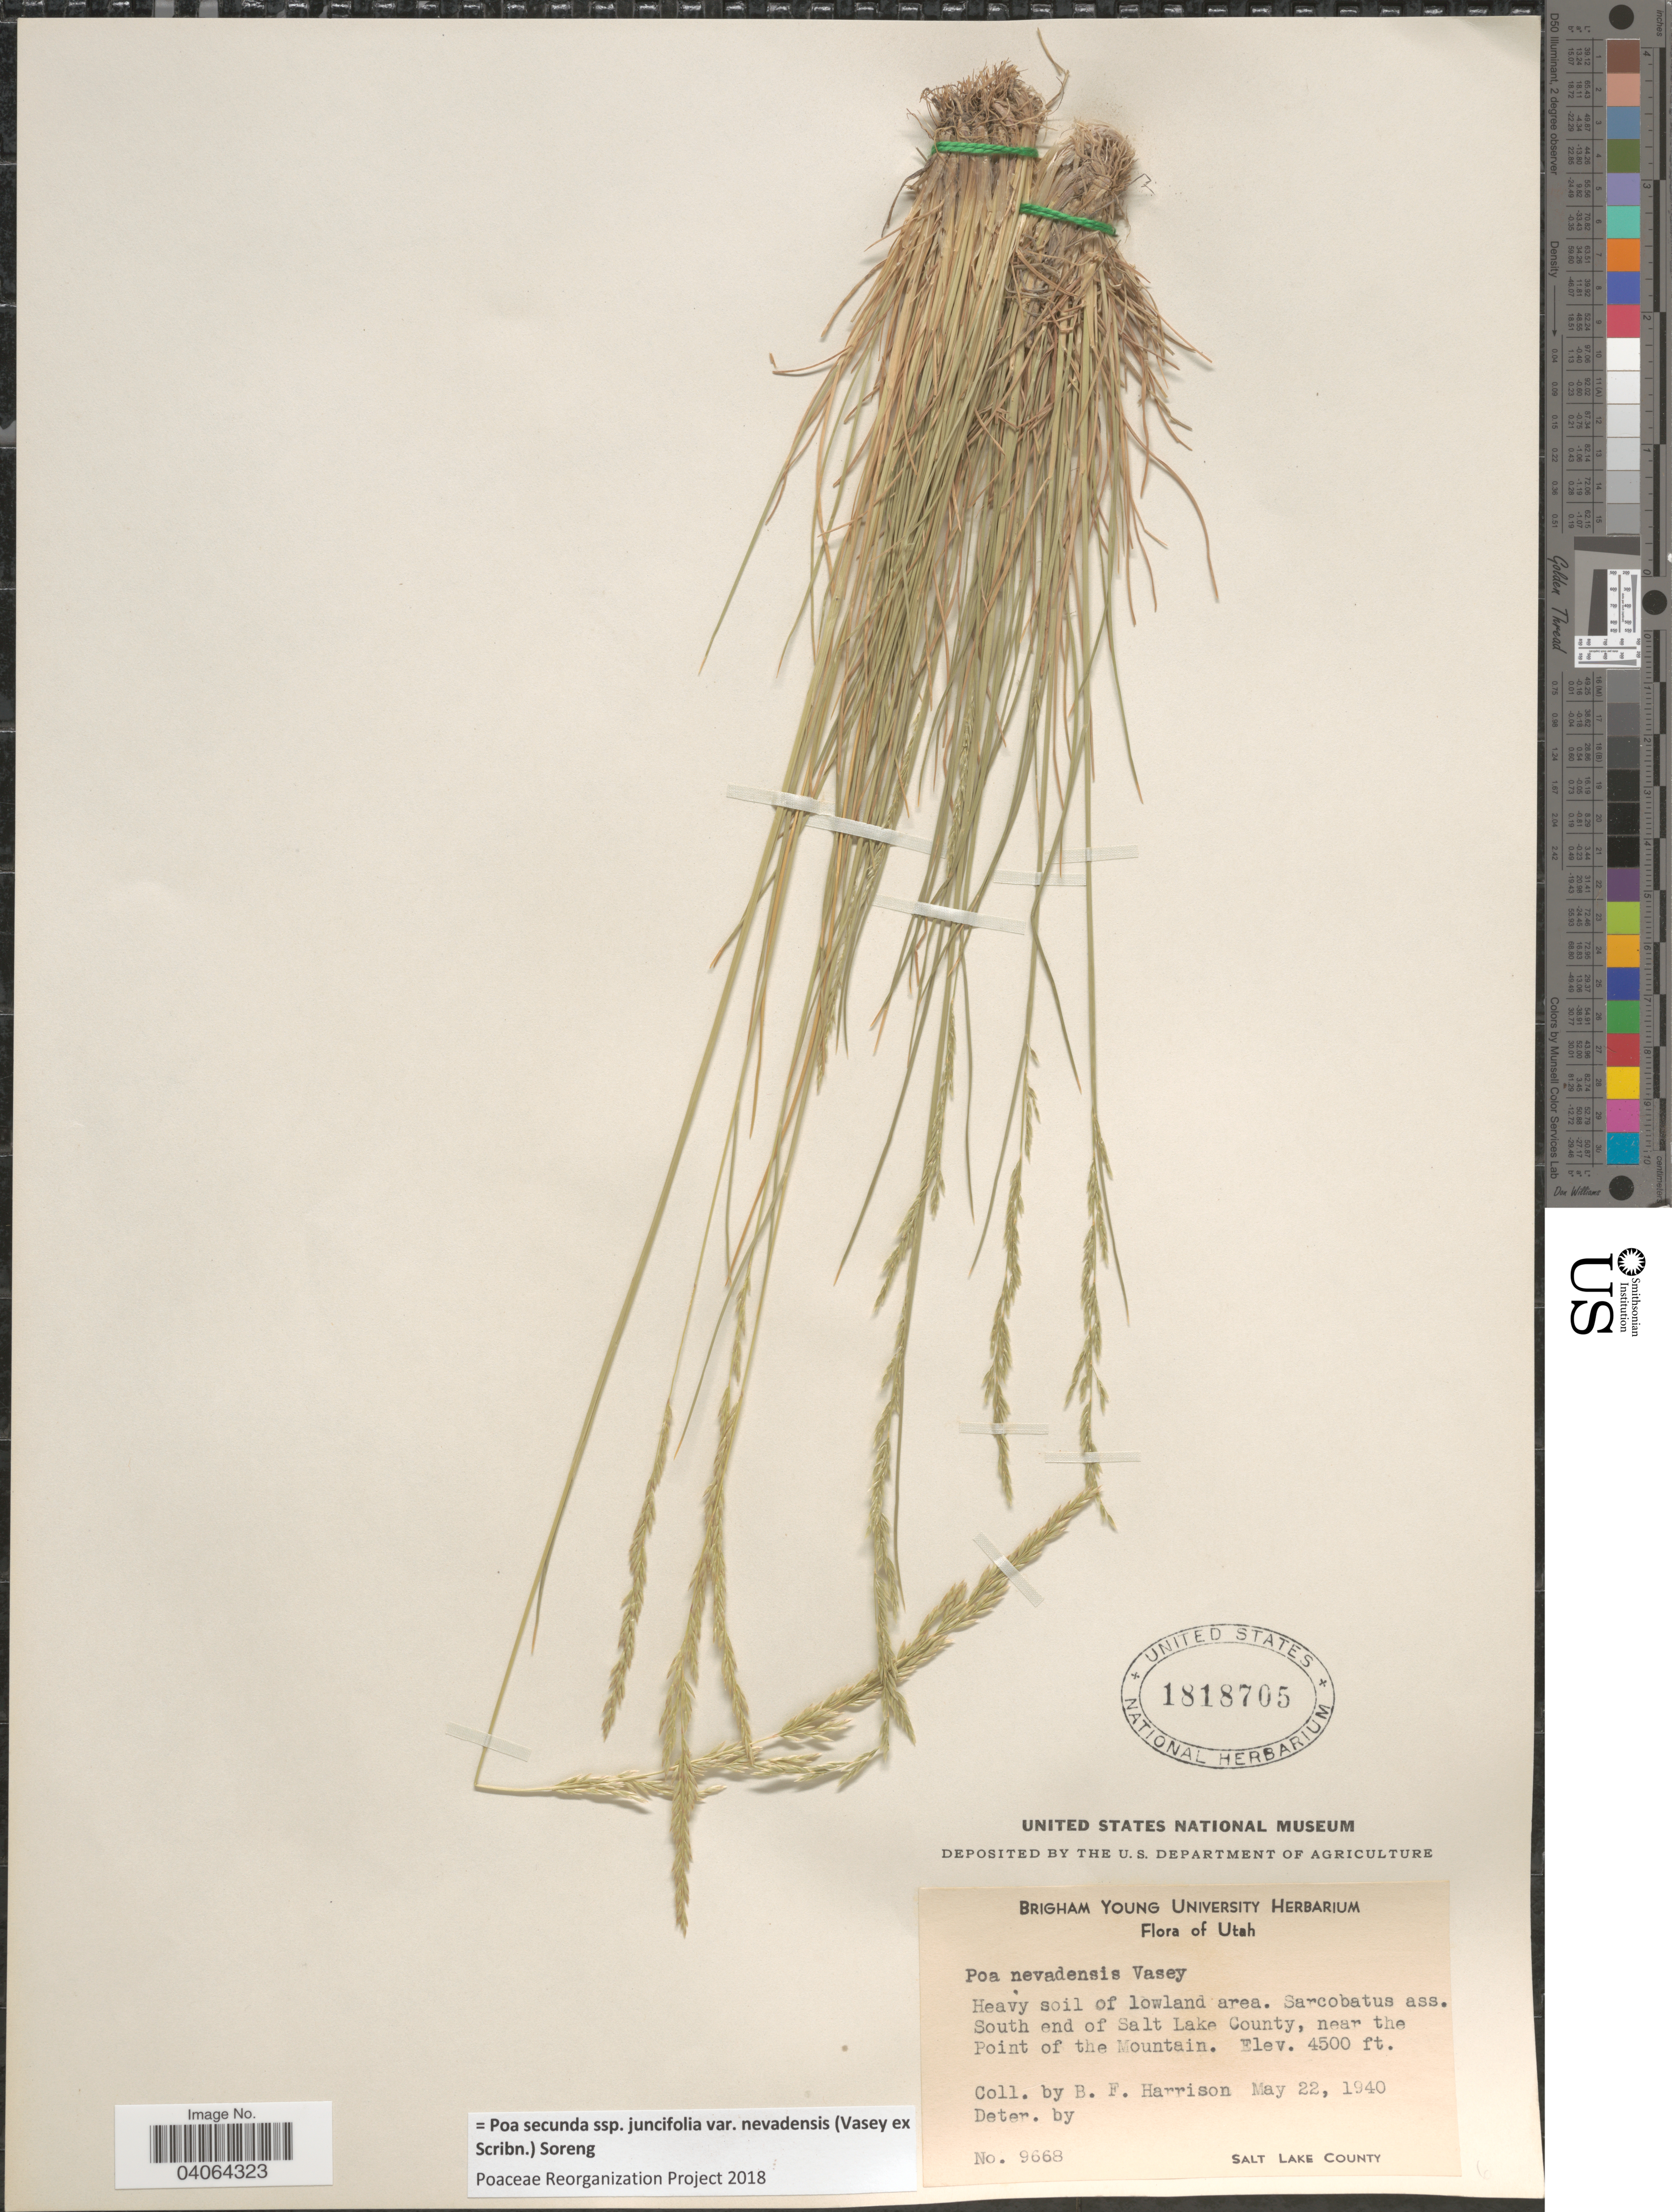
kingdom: Plantae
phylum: Tracheophyta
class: Liliopsida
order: Poales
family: Poaceae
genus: Poa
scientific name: Poa secunda subsp. juncifolia var. nevadensis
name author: (Vasey ex Scribn.) Soreng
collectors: B. F. Harrison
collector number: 9668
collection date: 1940-05-22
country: United States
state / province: Utah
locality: South end of Salt Lake County, near the Point of the Mountain.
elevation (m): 1372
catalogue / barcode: US 1818705